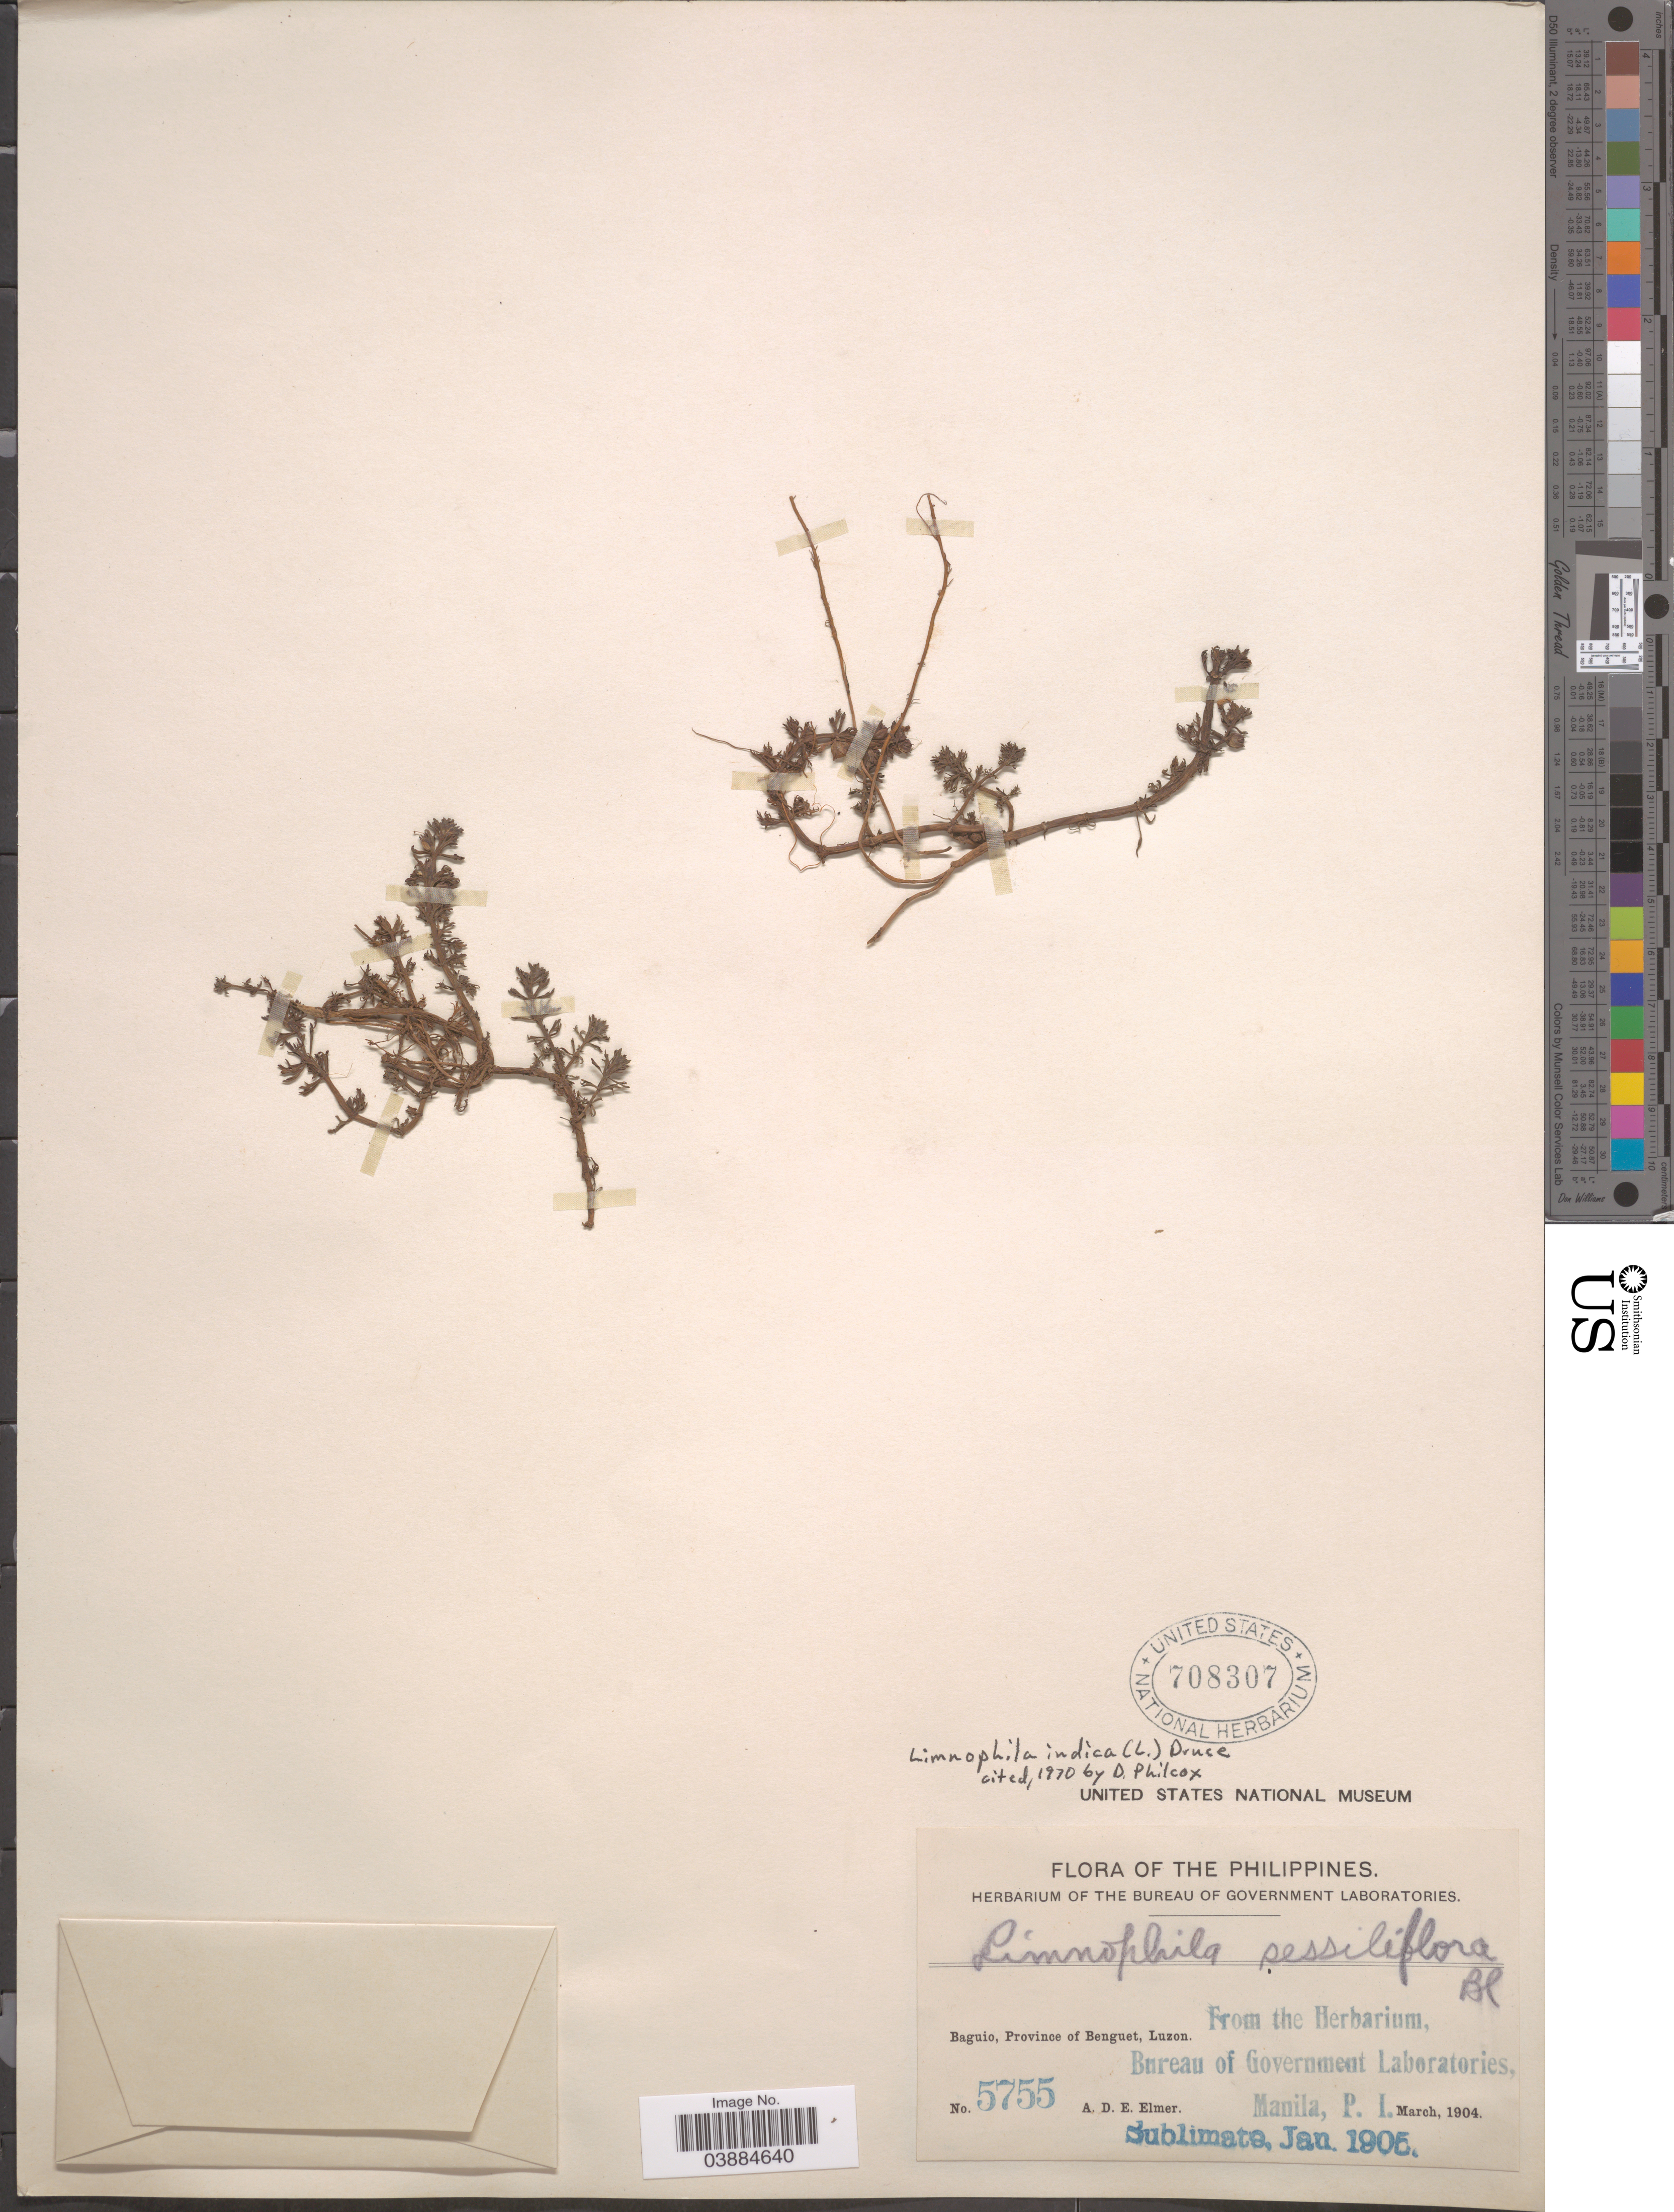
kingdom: Plantae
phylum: Tracheophyta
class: Magnoliopsida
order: Lamiales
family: Plantaginaceae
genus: Limnophila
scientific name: Limnophila indica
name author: (L.) Druce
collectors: A. D. E. Elmer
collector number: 5755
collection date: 1904-03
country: Philippines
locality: Baguio, Province of Benguet, Luzon.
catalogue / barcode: US 708307